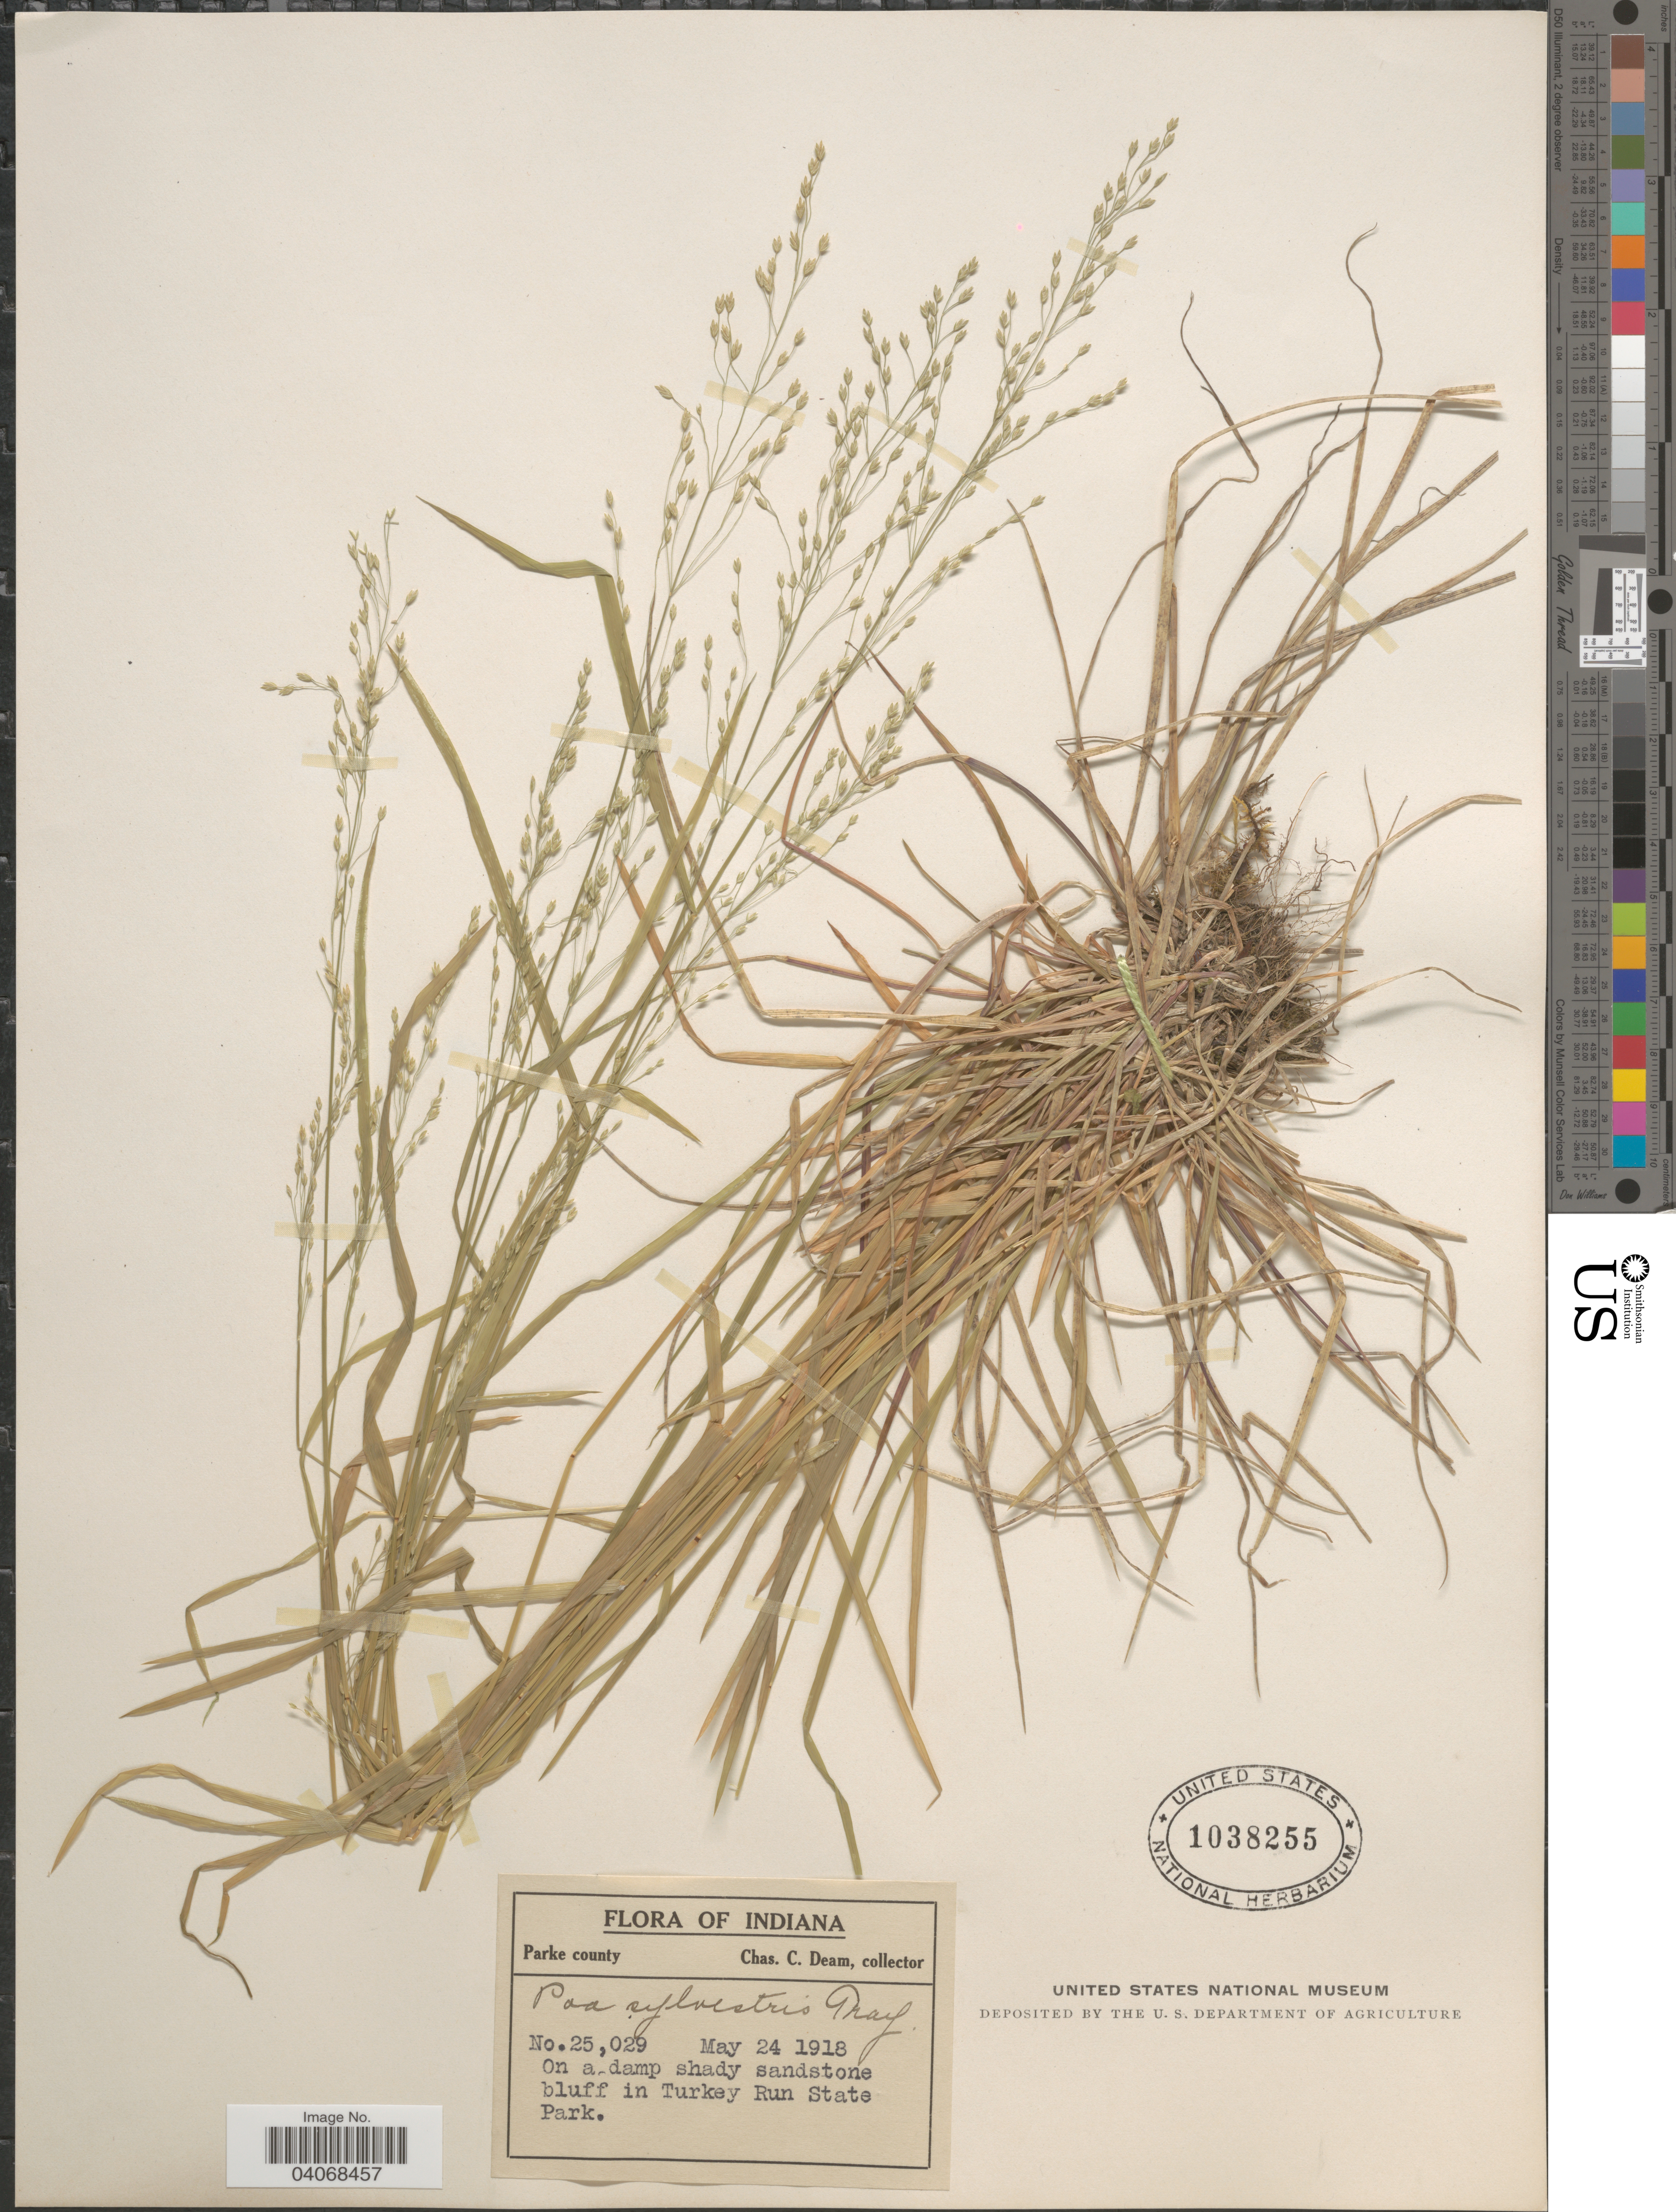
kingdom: Plantae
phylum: Tracheophyta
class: Liliopsida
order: Poales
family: Poaceae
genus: Poa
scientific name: Poa sylvestris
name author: A. Gray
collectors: C. C. Deam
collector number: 25029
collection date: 1918-05-24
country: United States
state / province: Indiana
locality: On a damp shady sandstone bluff in Turkey Run State Park. Parke county.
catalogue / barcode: US 1038255